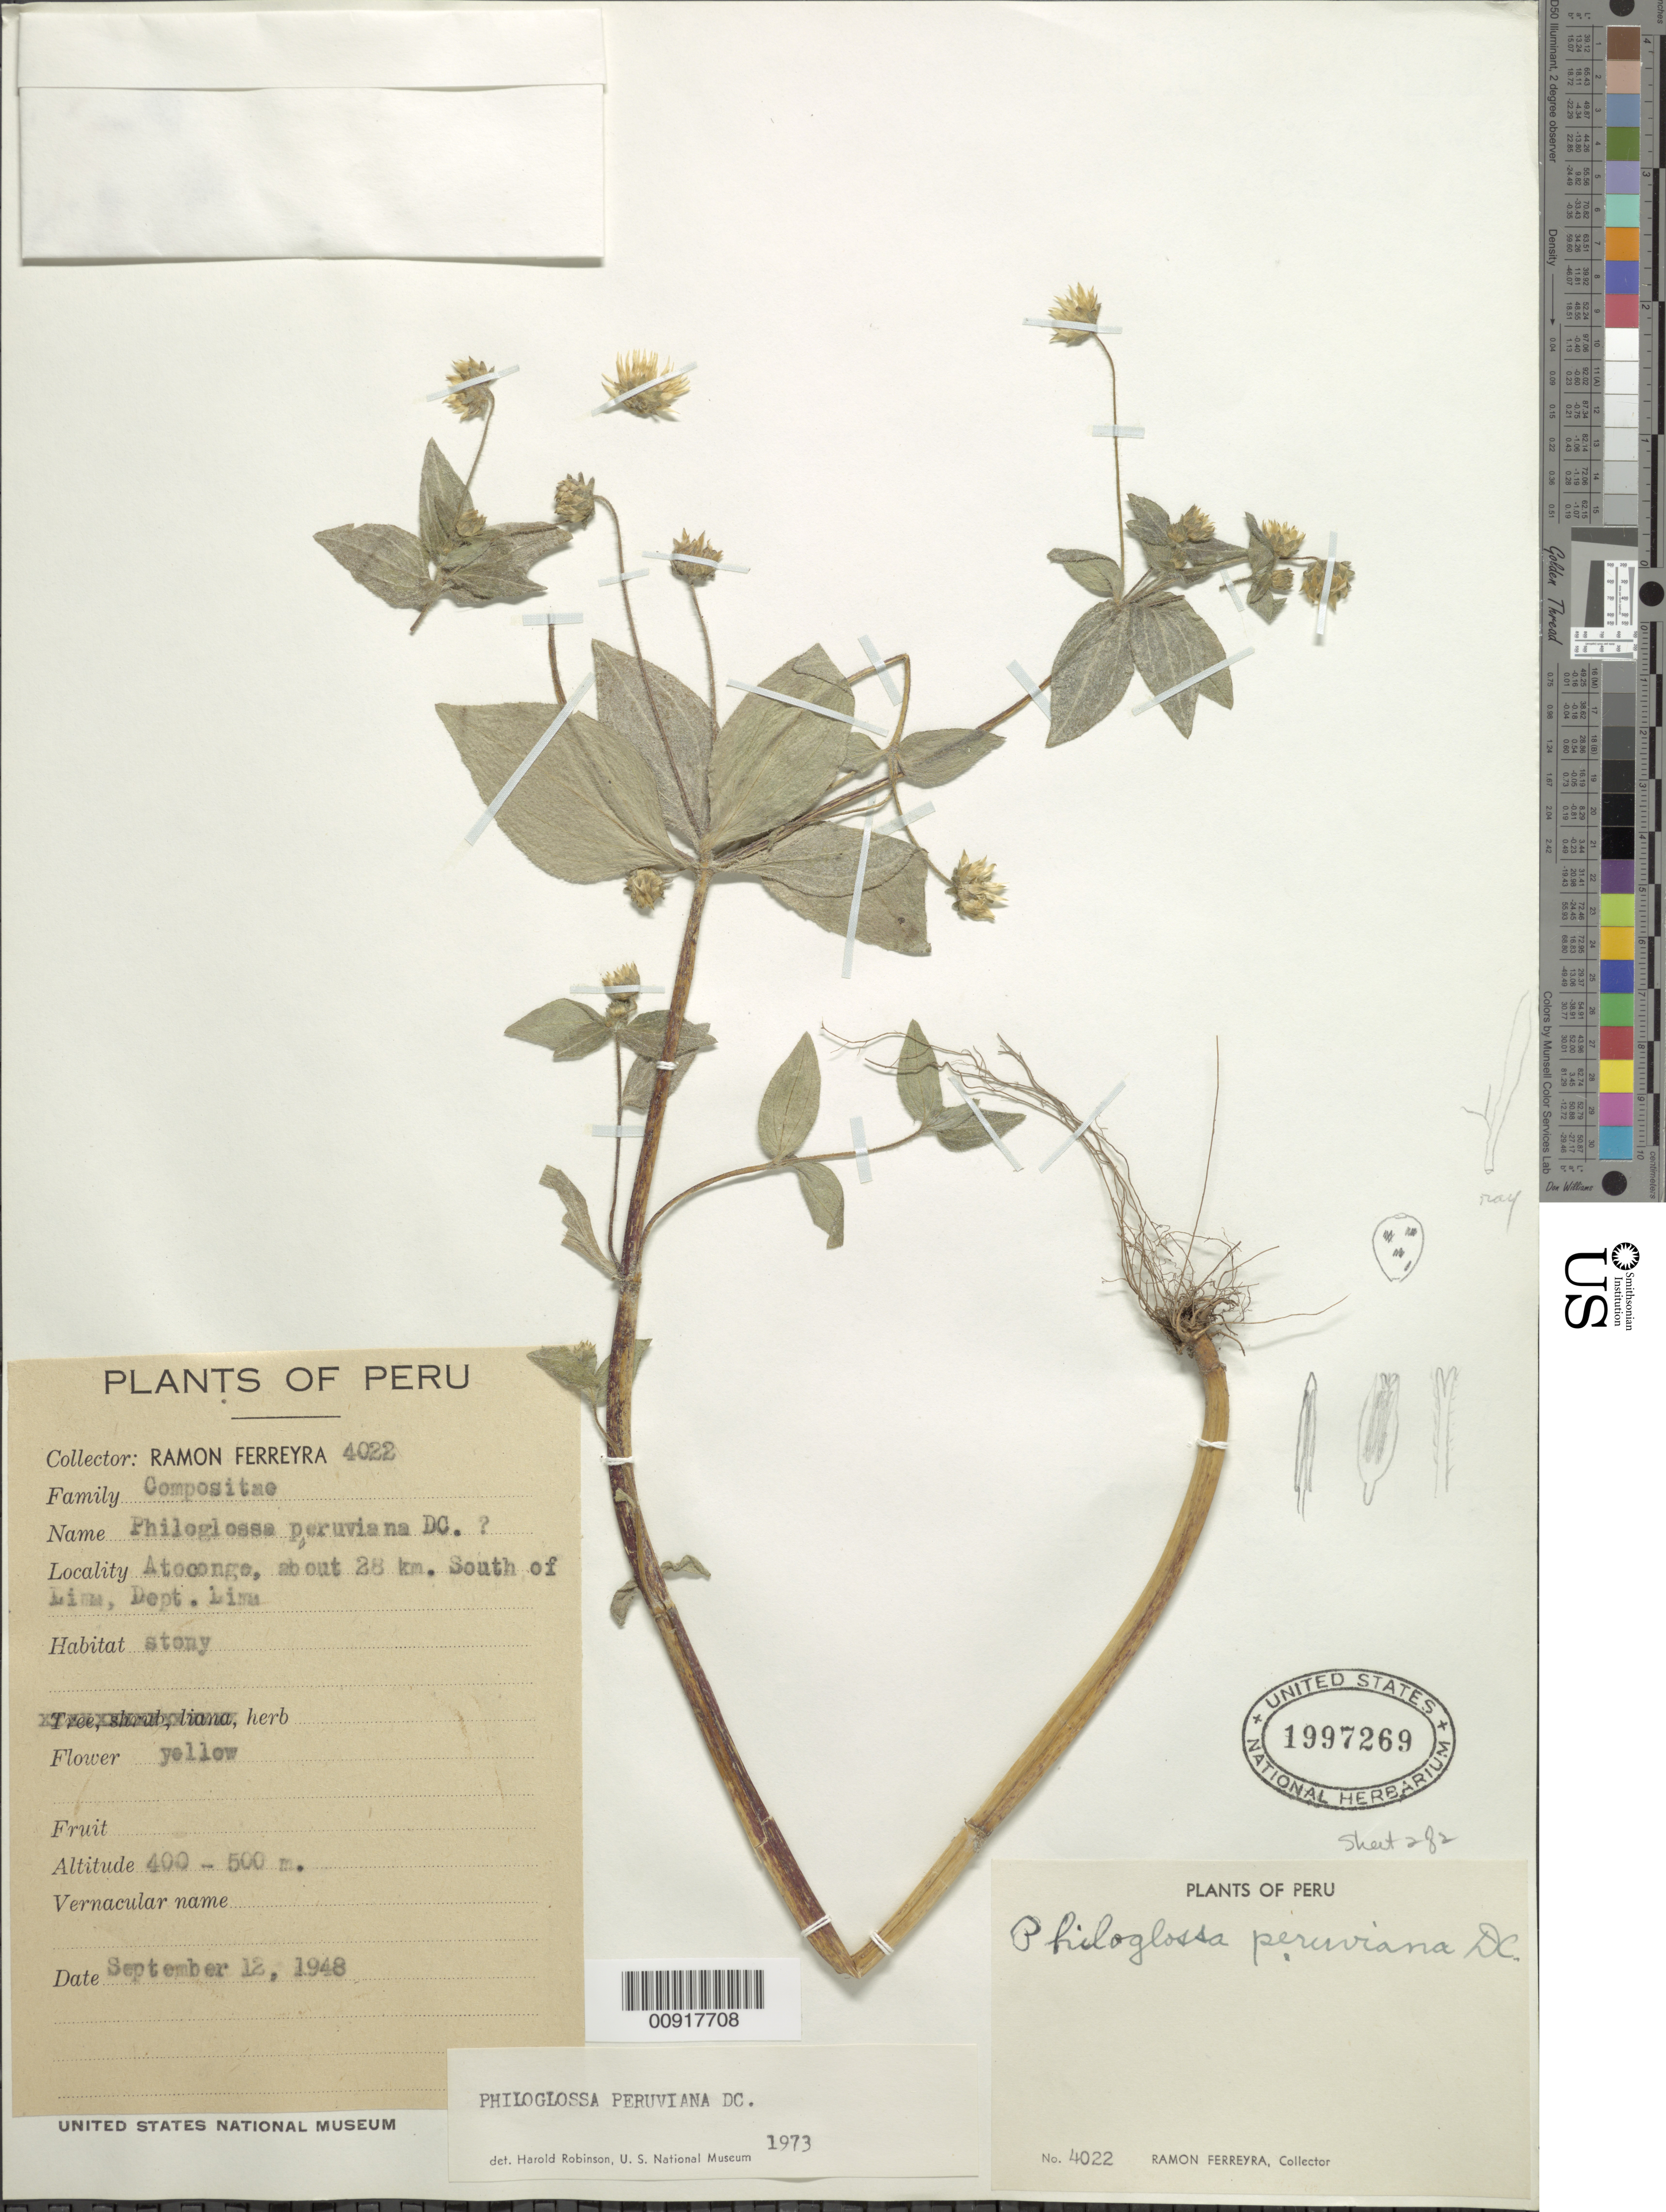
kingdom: Plantae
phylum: Tracheophyta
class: Magnoliopsida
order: Asterales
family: Asteraceae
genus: Philoglossa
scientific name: Philoglossa peruviana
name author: DC.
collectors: R. A. Ferreyra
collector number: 4022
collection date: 1948-09-12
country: Peru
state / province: Lima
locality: Atocongo, about 28 km. South of Lima, Dept. Lima.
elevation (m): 400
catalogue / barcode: US 1997269